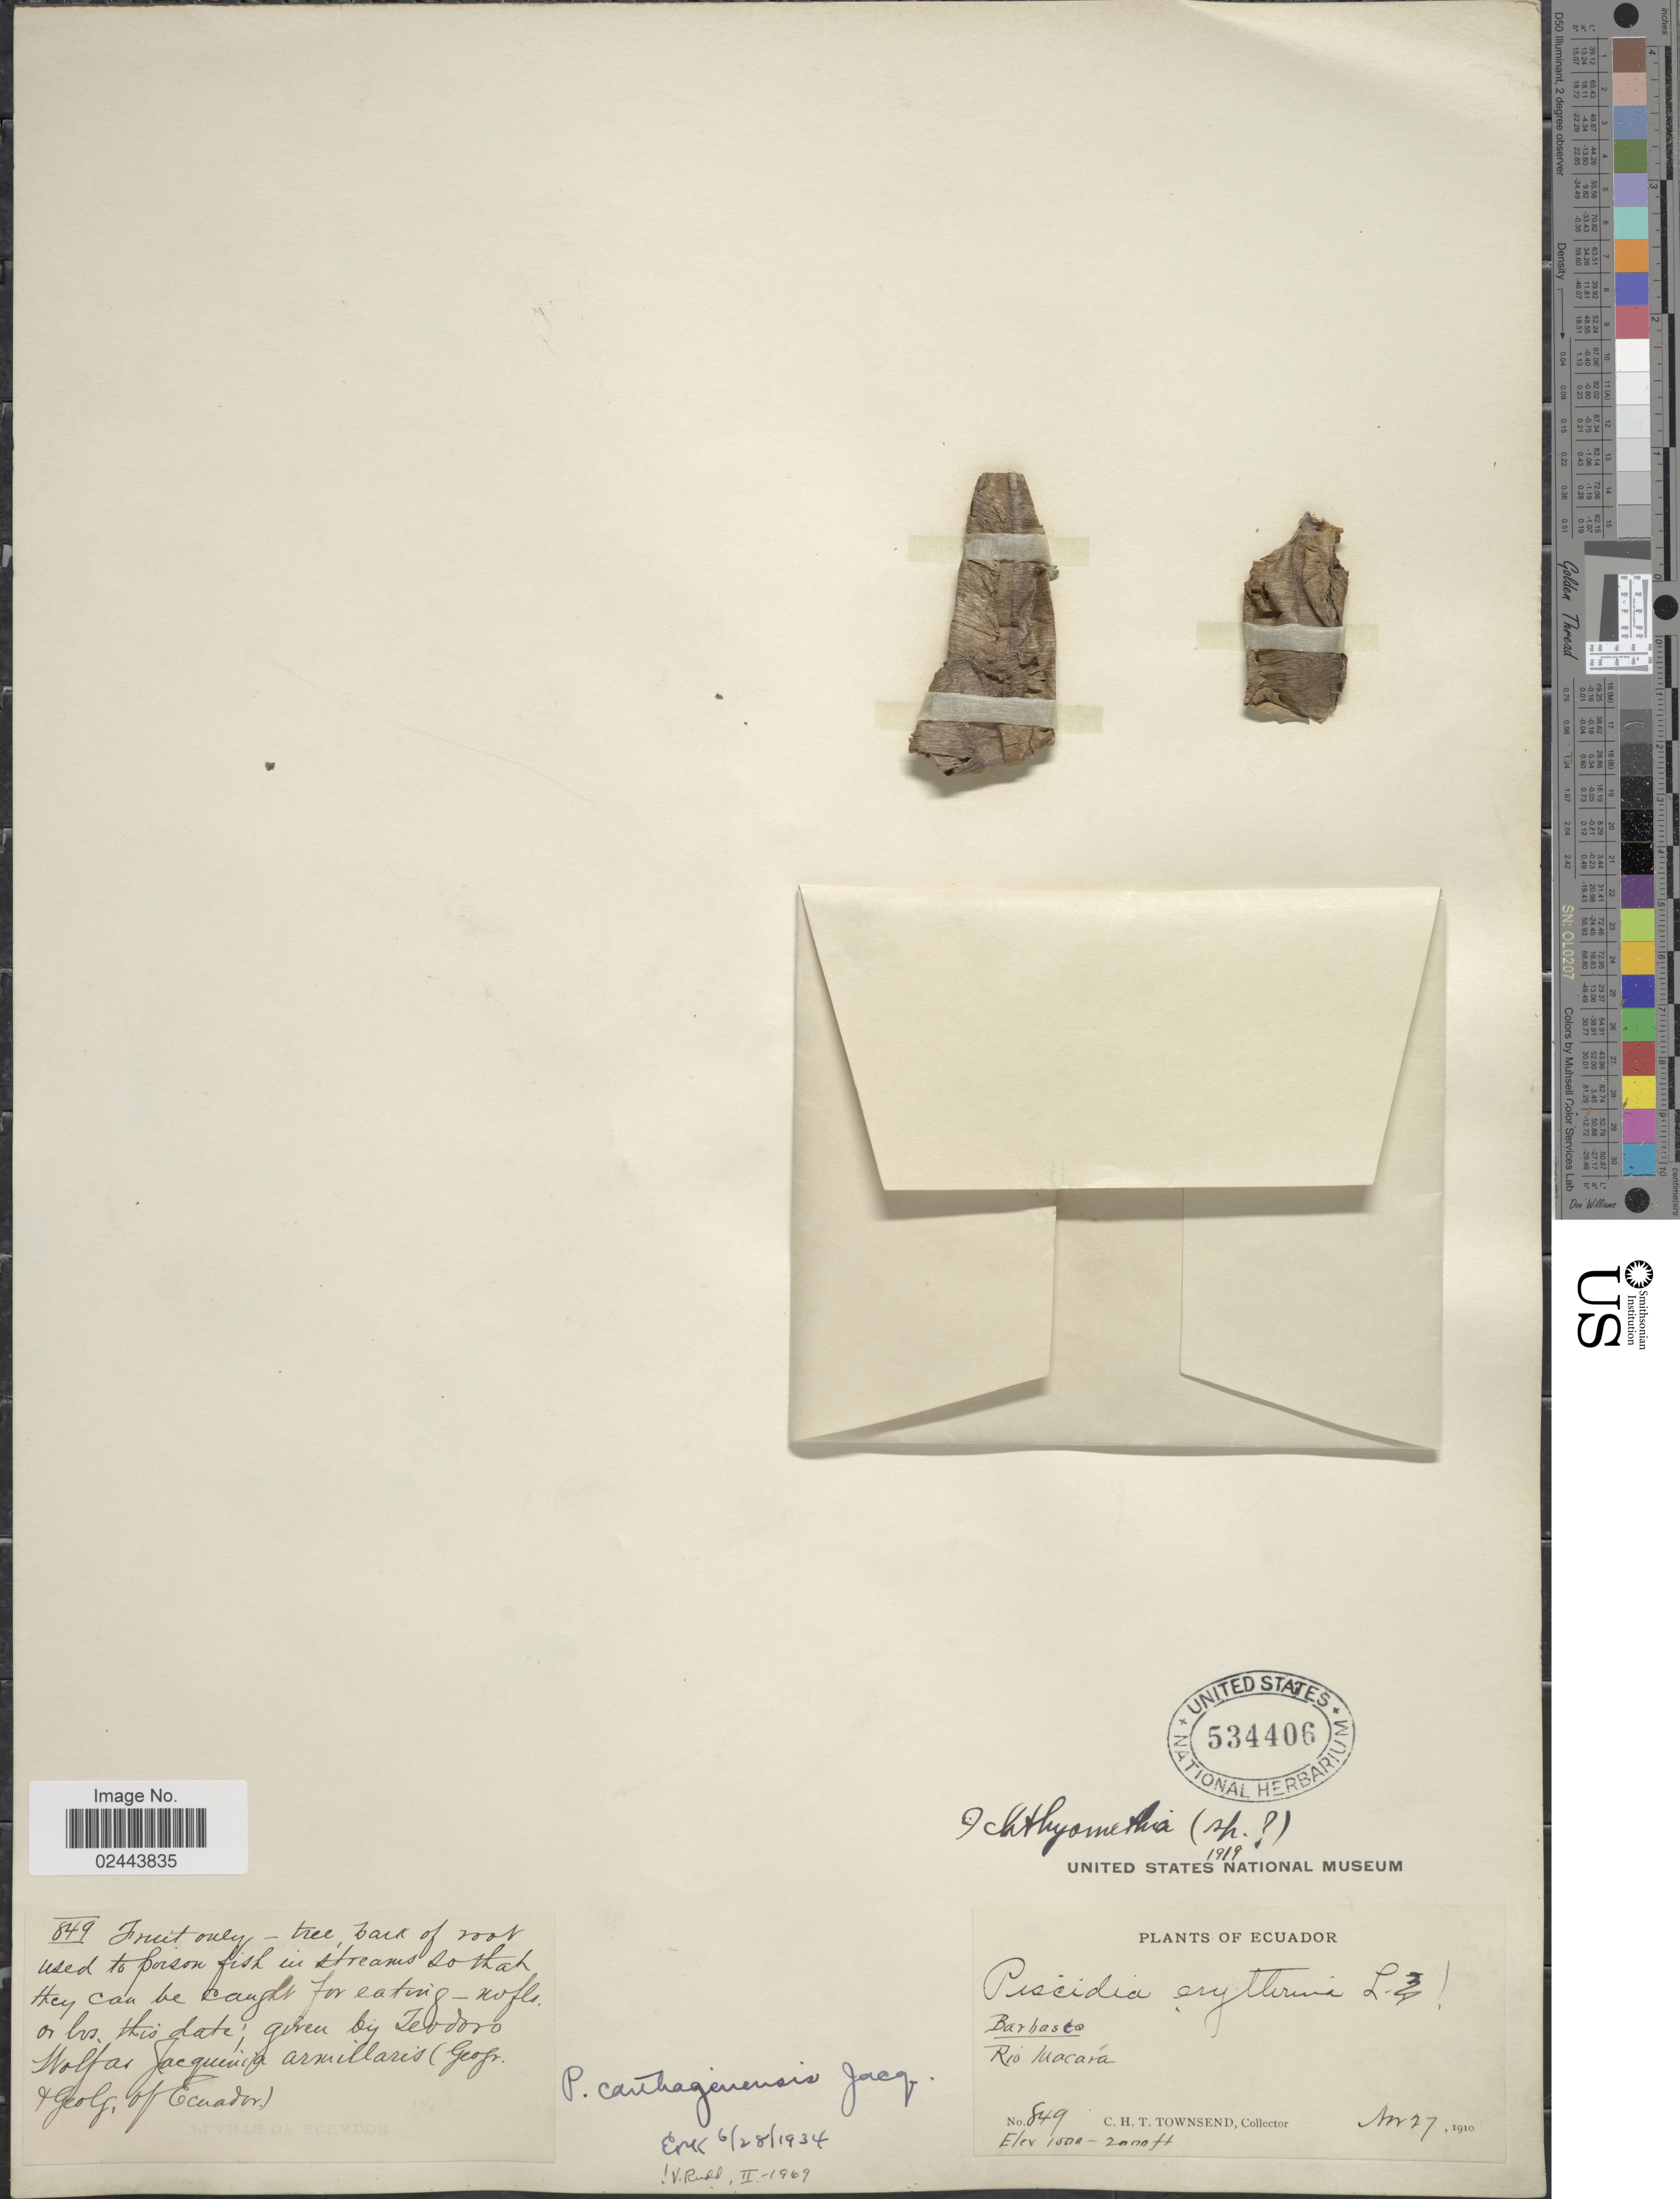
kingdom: Plantae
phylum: Tracheophyta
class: Magnoliopsida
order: Fabales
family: Fabaceae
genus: Piscidia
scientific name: Piscidia carthagenensis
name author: Jacq.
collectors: C. H. T. Townsend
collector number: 849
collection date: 1910-11-27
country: Ecuador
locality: Barbasco, Rio Macara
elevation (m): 305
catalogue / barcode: US 534406